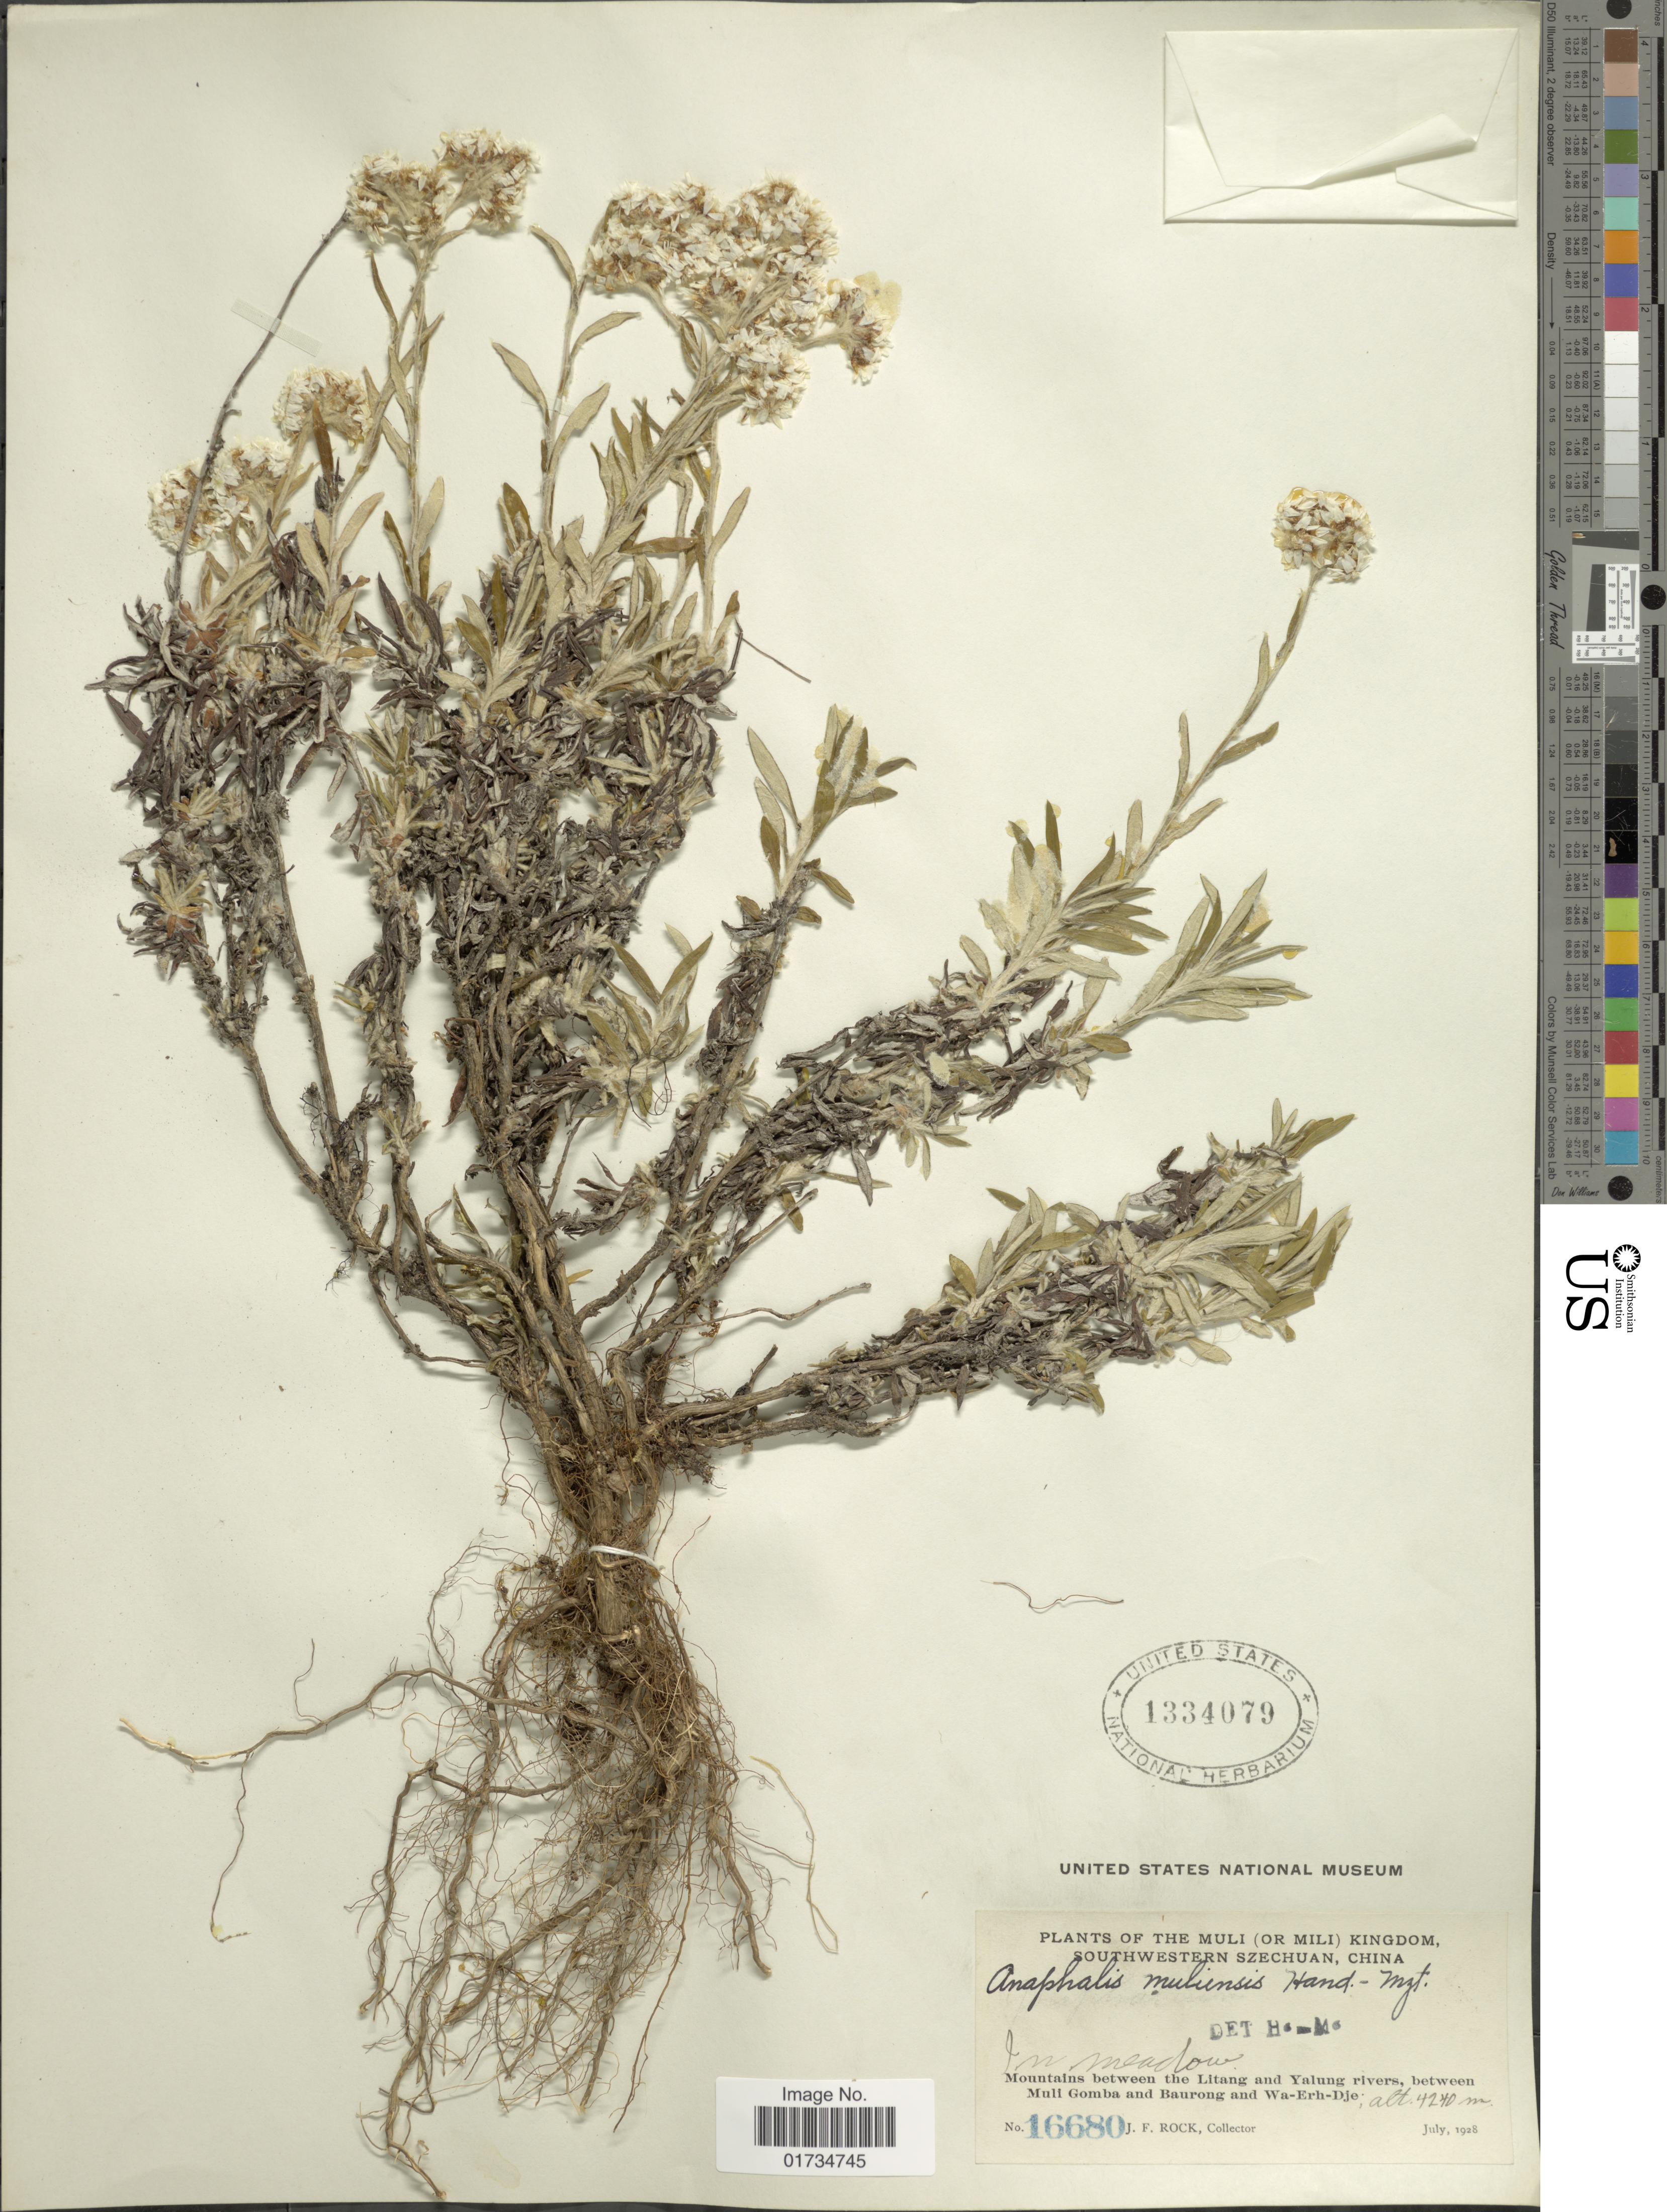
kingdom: Plantae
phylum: Tracheophyta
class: Magnoliopsida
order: Asterales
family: Asteraceae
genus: Anaphalis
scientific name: Anaphalis muliensis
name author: (Hand.-Mazz.) Hand.-Mazz.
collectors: J. Rock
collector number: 16680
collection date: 1928-07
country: China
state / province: Sichuan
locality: The Muli (or Mili) Kingdom. Southwestern Szechuan, China. Mountains between the Litang and Yalung riversm between Muli Gomba and Baurong and Wa-Erh-Dje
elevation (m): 4240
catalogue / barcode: US 1334079